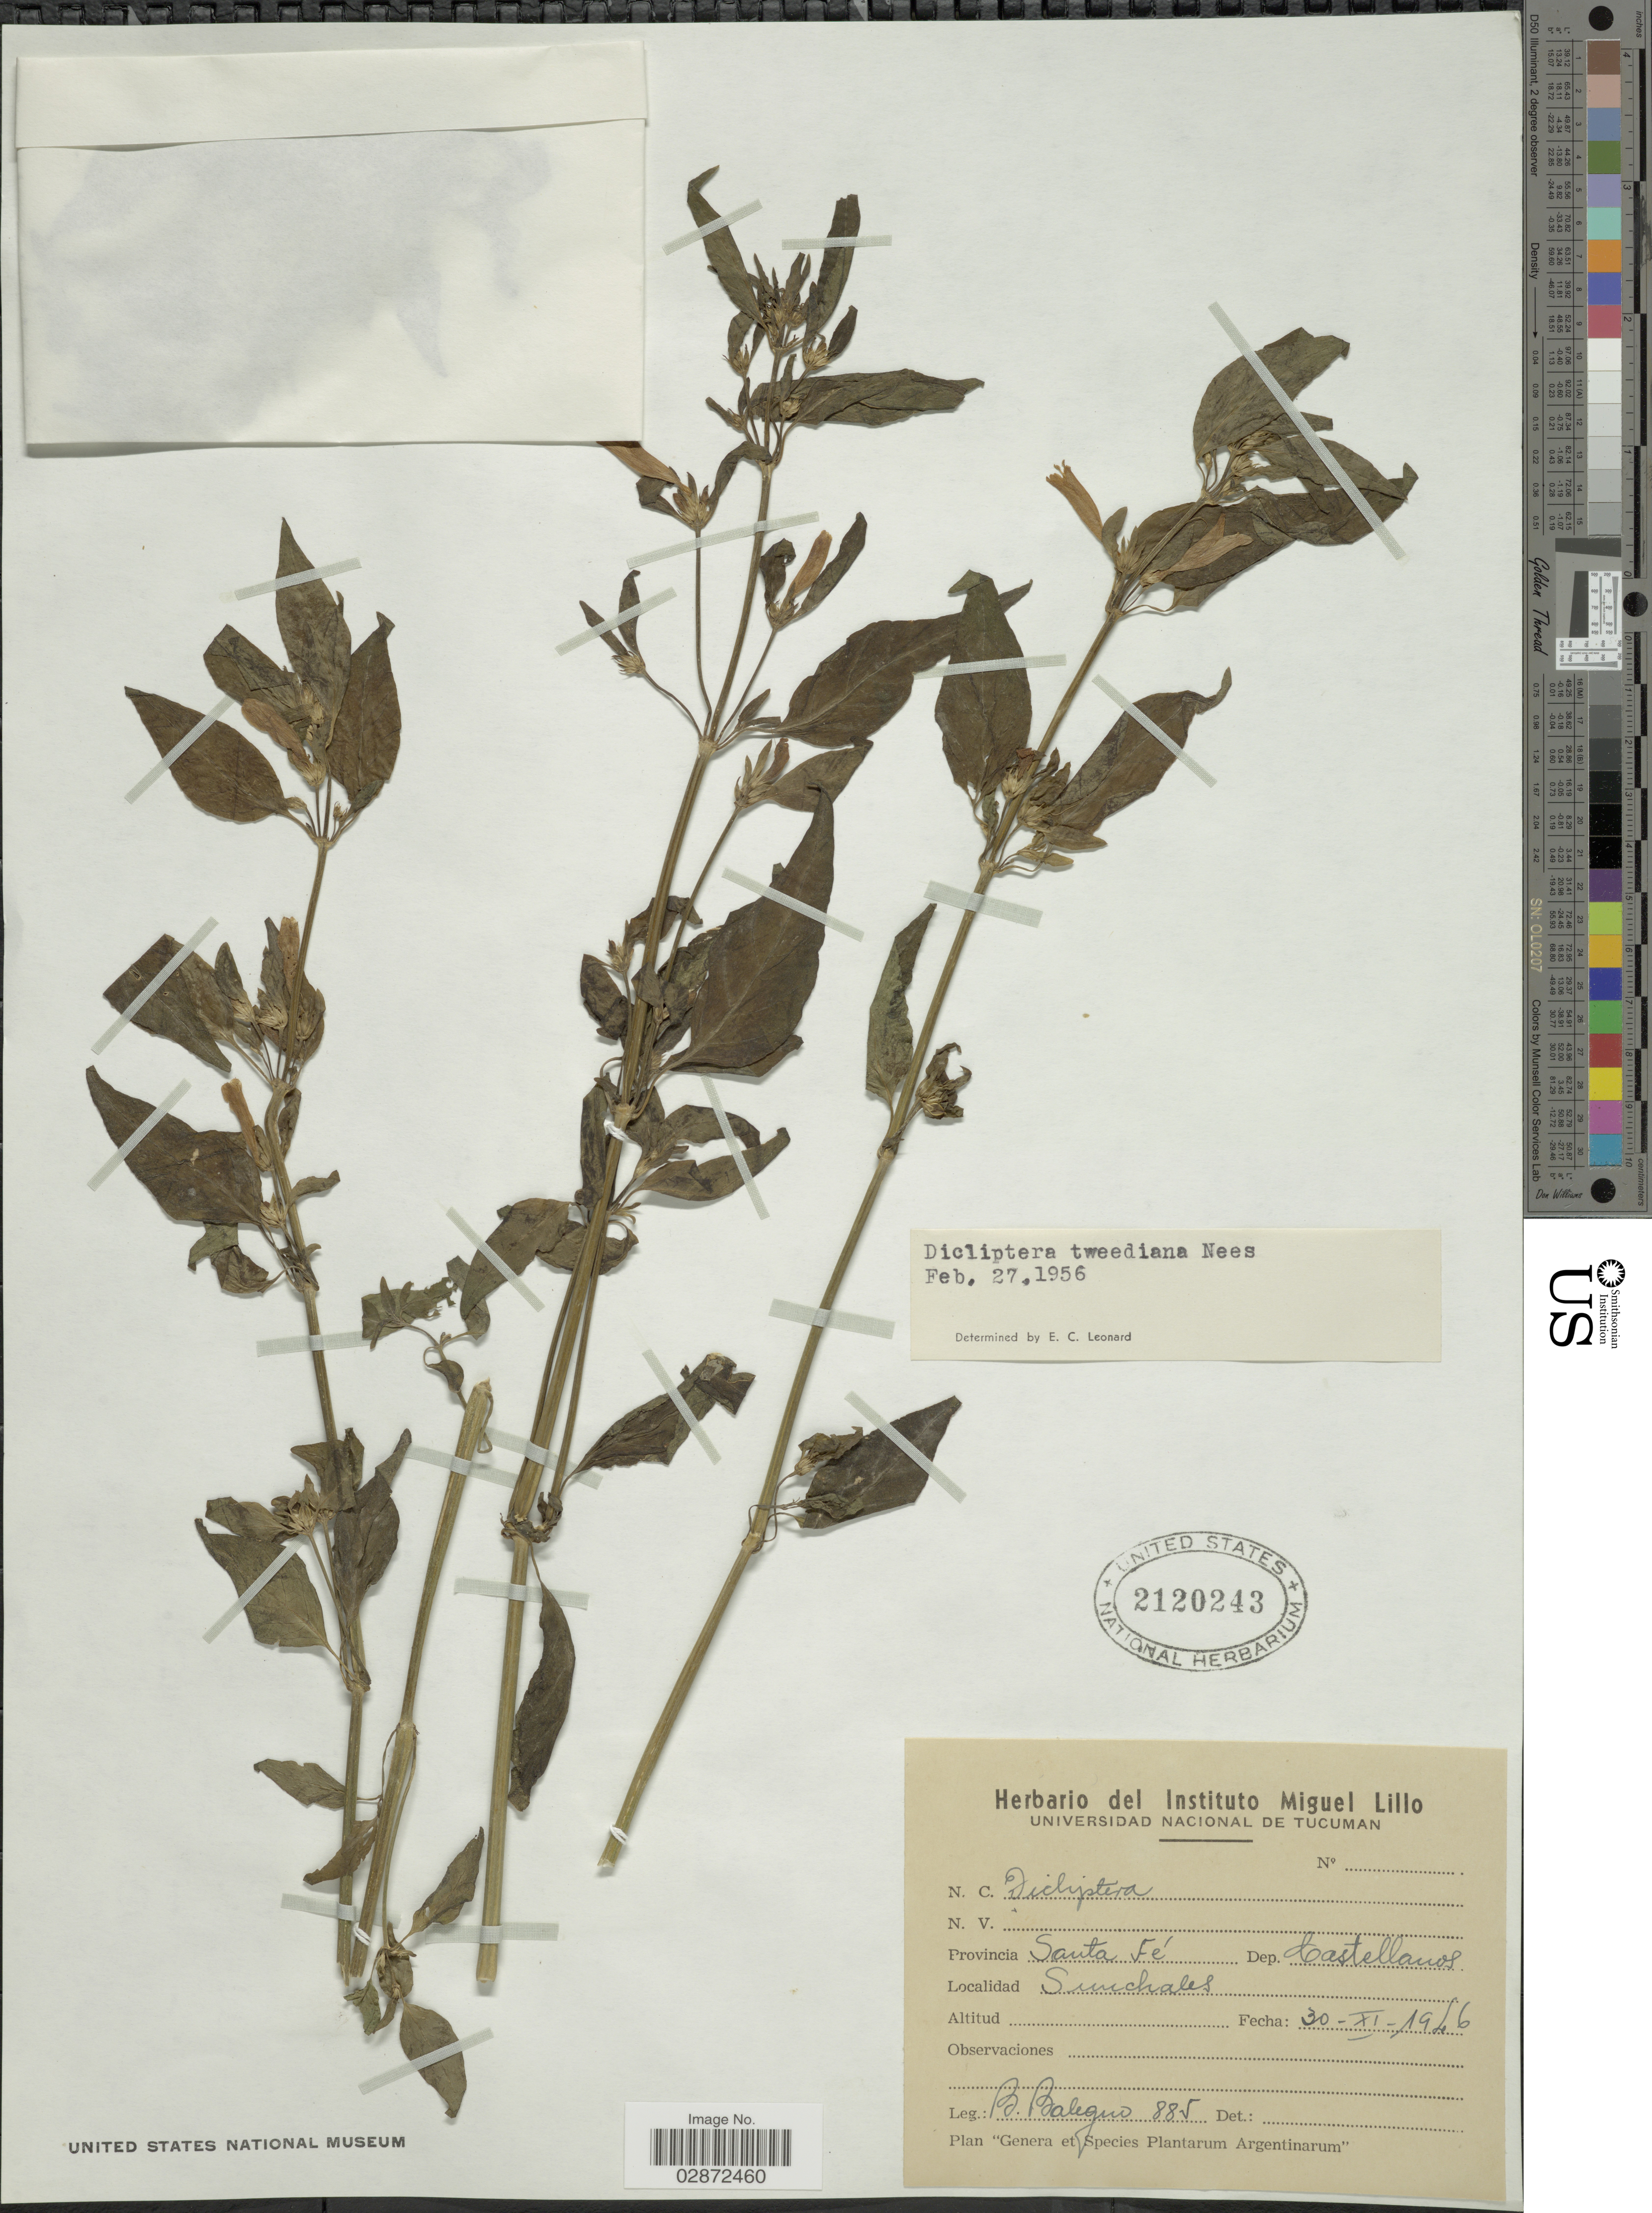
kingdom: Plantae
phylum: Tracheophyta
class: Magnoliopsida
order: Lamiales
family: Acanthaceae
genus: Dicliptera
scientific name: Dicliptera squarrosa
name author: Nees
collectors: B. Balegno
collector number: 885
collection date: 1946-11-30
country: Argentina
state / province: Santa Fe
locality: Provincia Santa Fé. Dep. Castellanos. Sunchales.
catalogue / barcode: US 2120243